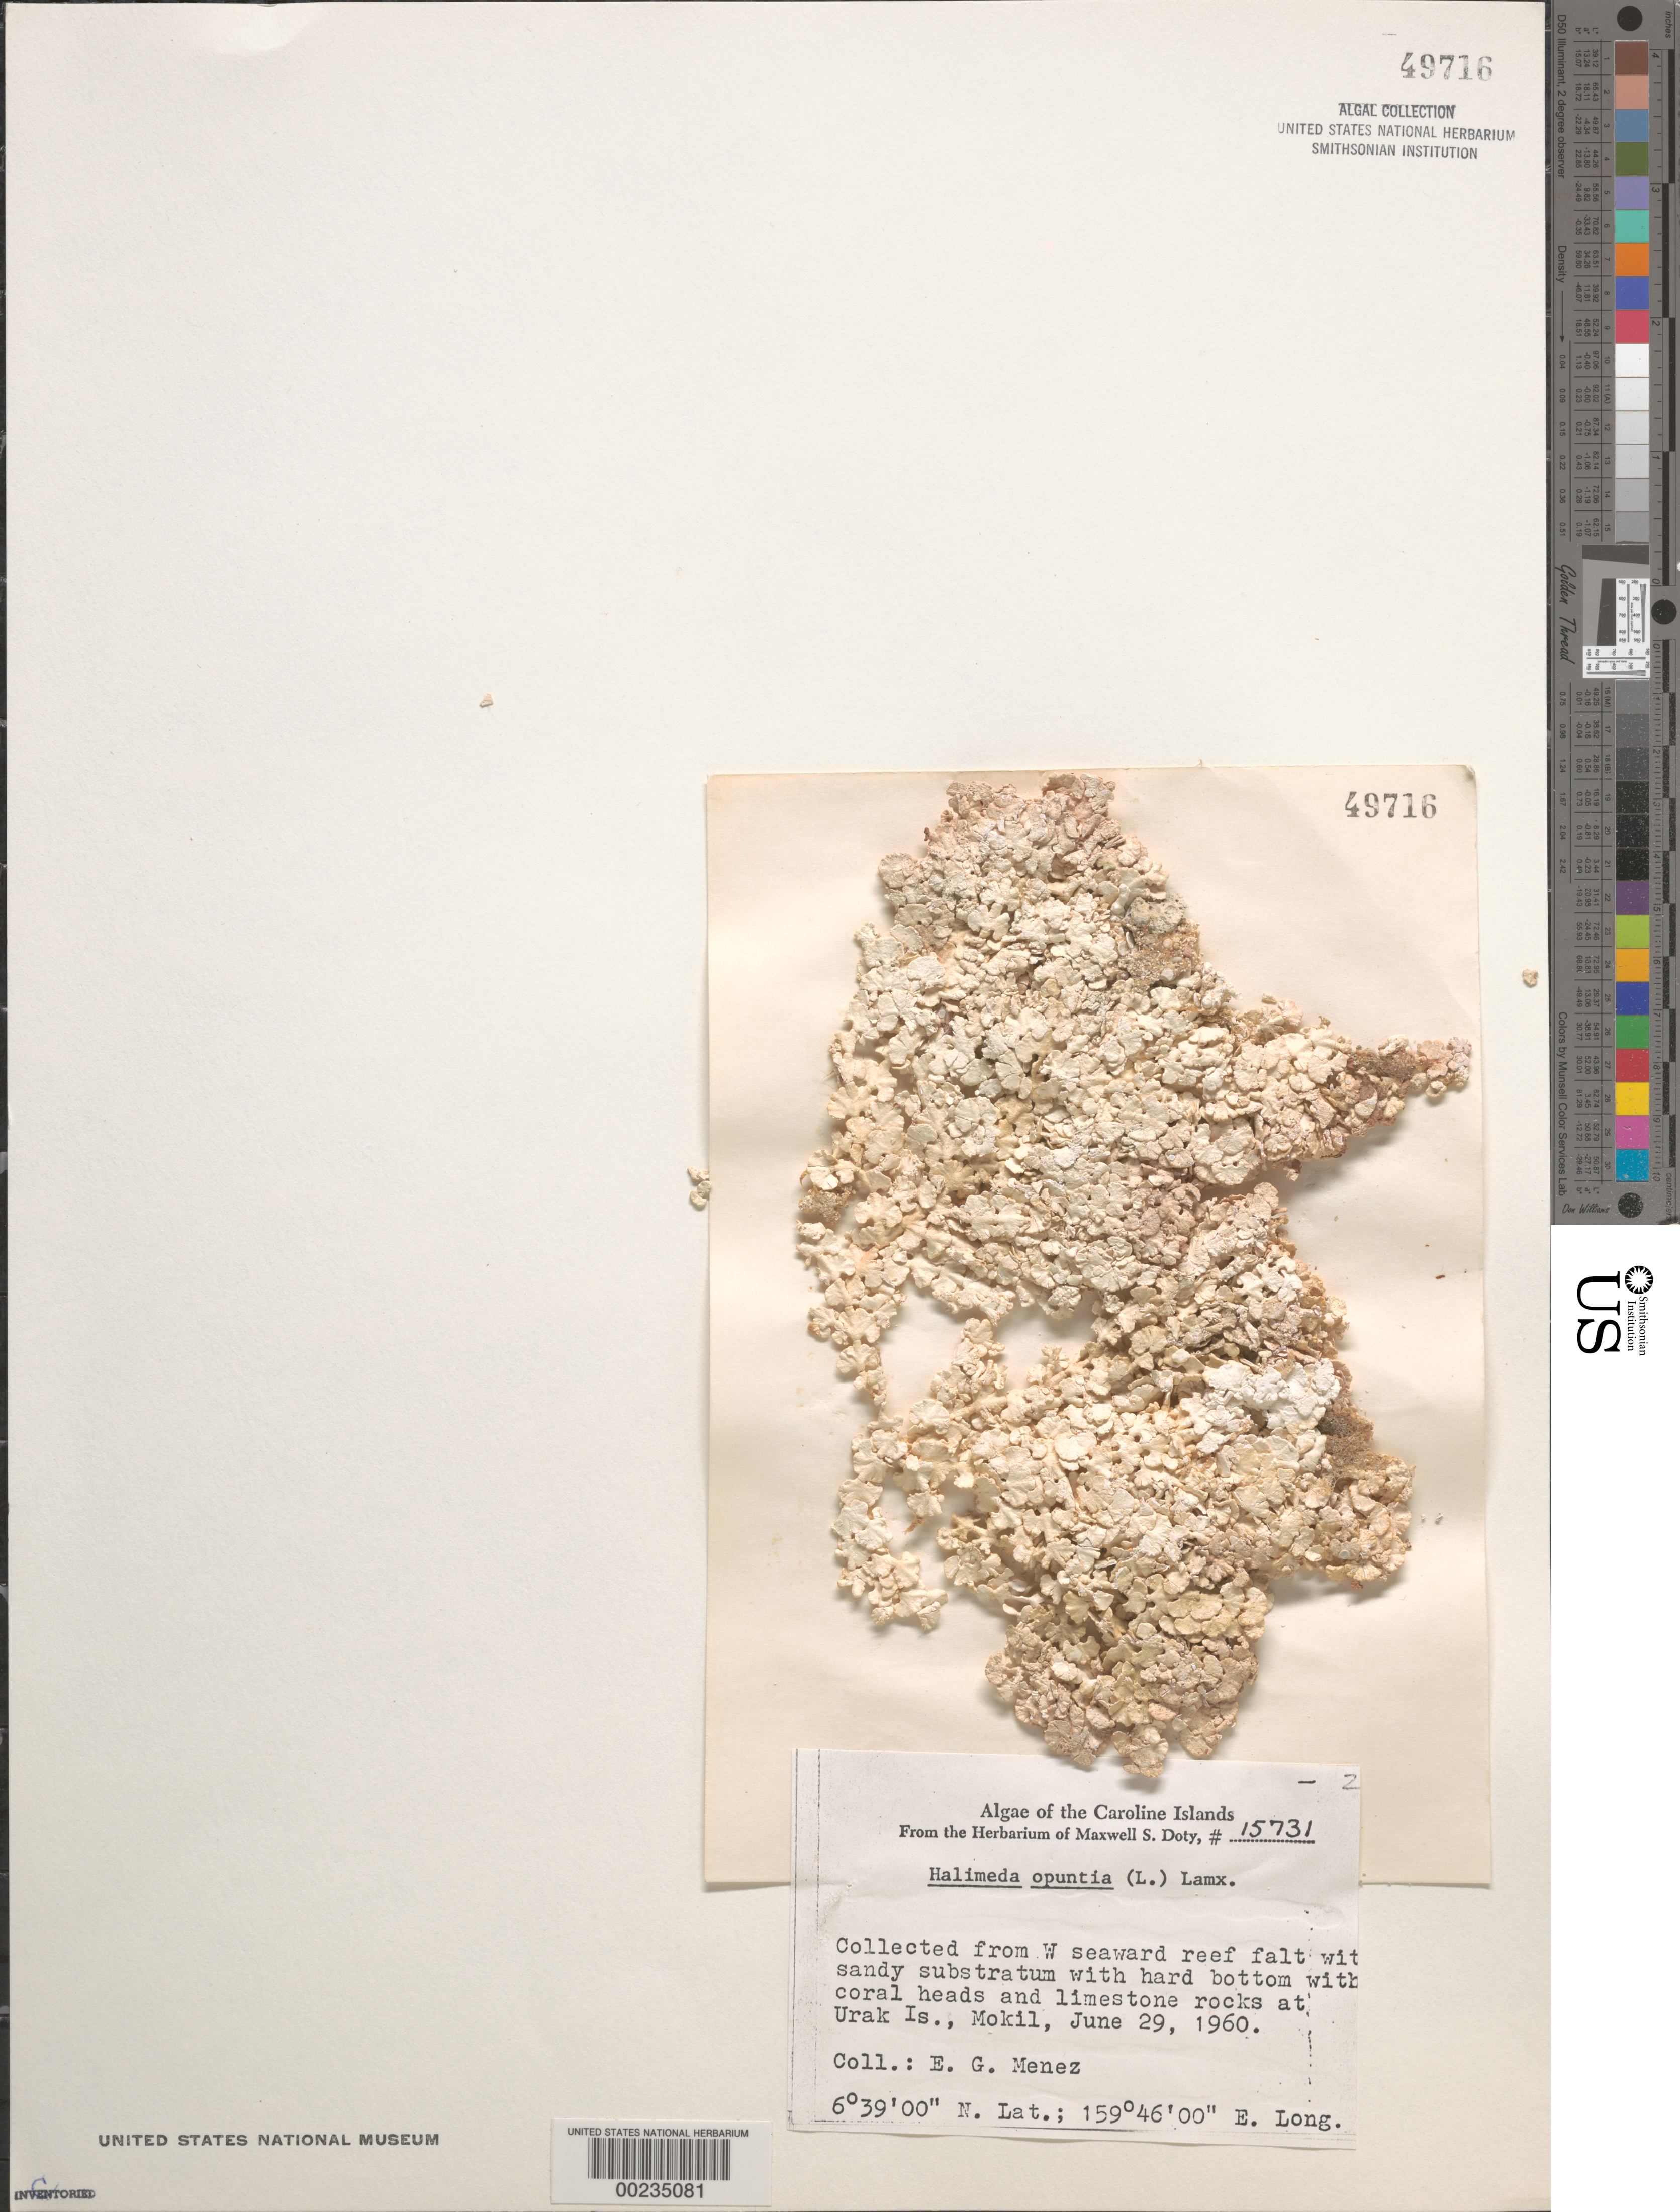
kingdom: Plantae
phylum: Chlorophyta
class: Ulvophyceae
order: Bryopsidales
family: Halimedaceae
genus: Halimeda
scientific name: Halimeda opuntia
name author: (L.) J.V.Lamouroux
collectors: Meñez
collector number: MSD 15731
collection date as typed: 29 Jun 1960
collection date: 1960-06-29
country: Micronesia, Federated States of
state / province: Pohnpei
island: Mwokil (Mokil) Atoll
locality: Urak Islet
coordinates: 6 39' 00" N, 159 46' 00" E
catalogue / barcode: US 49716